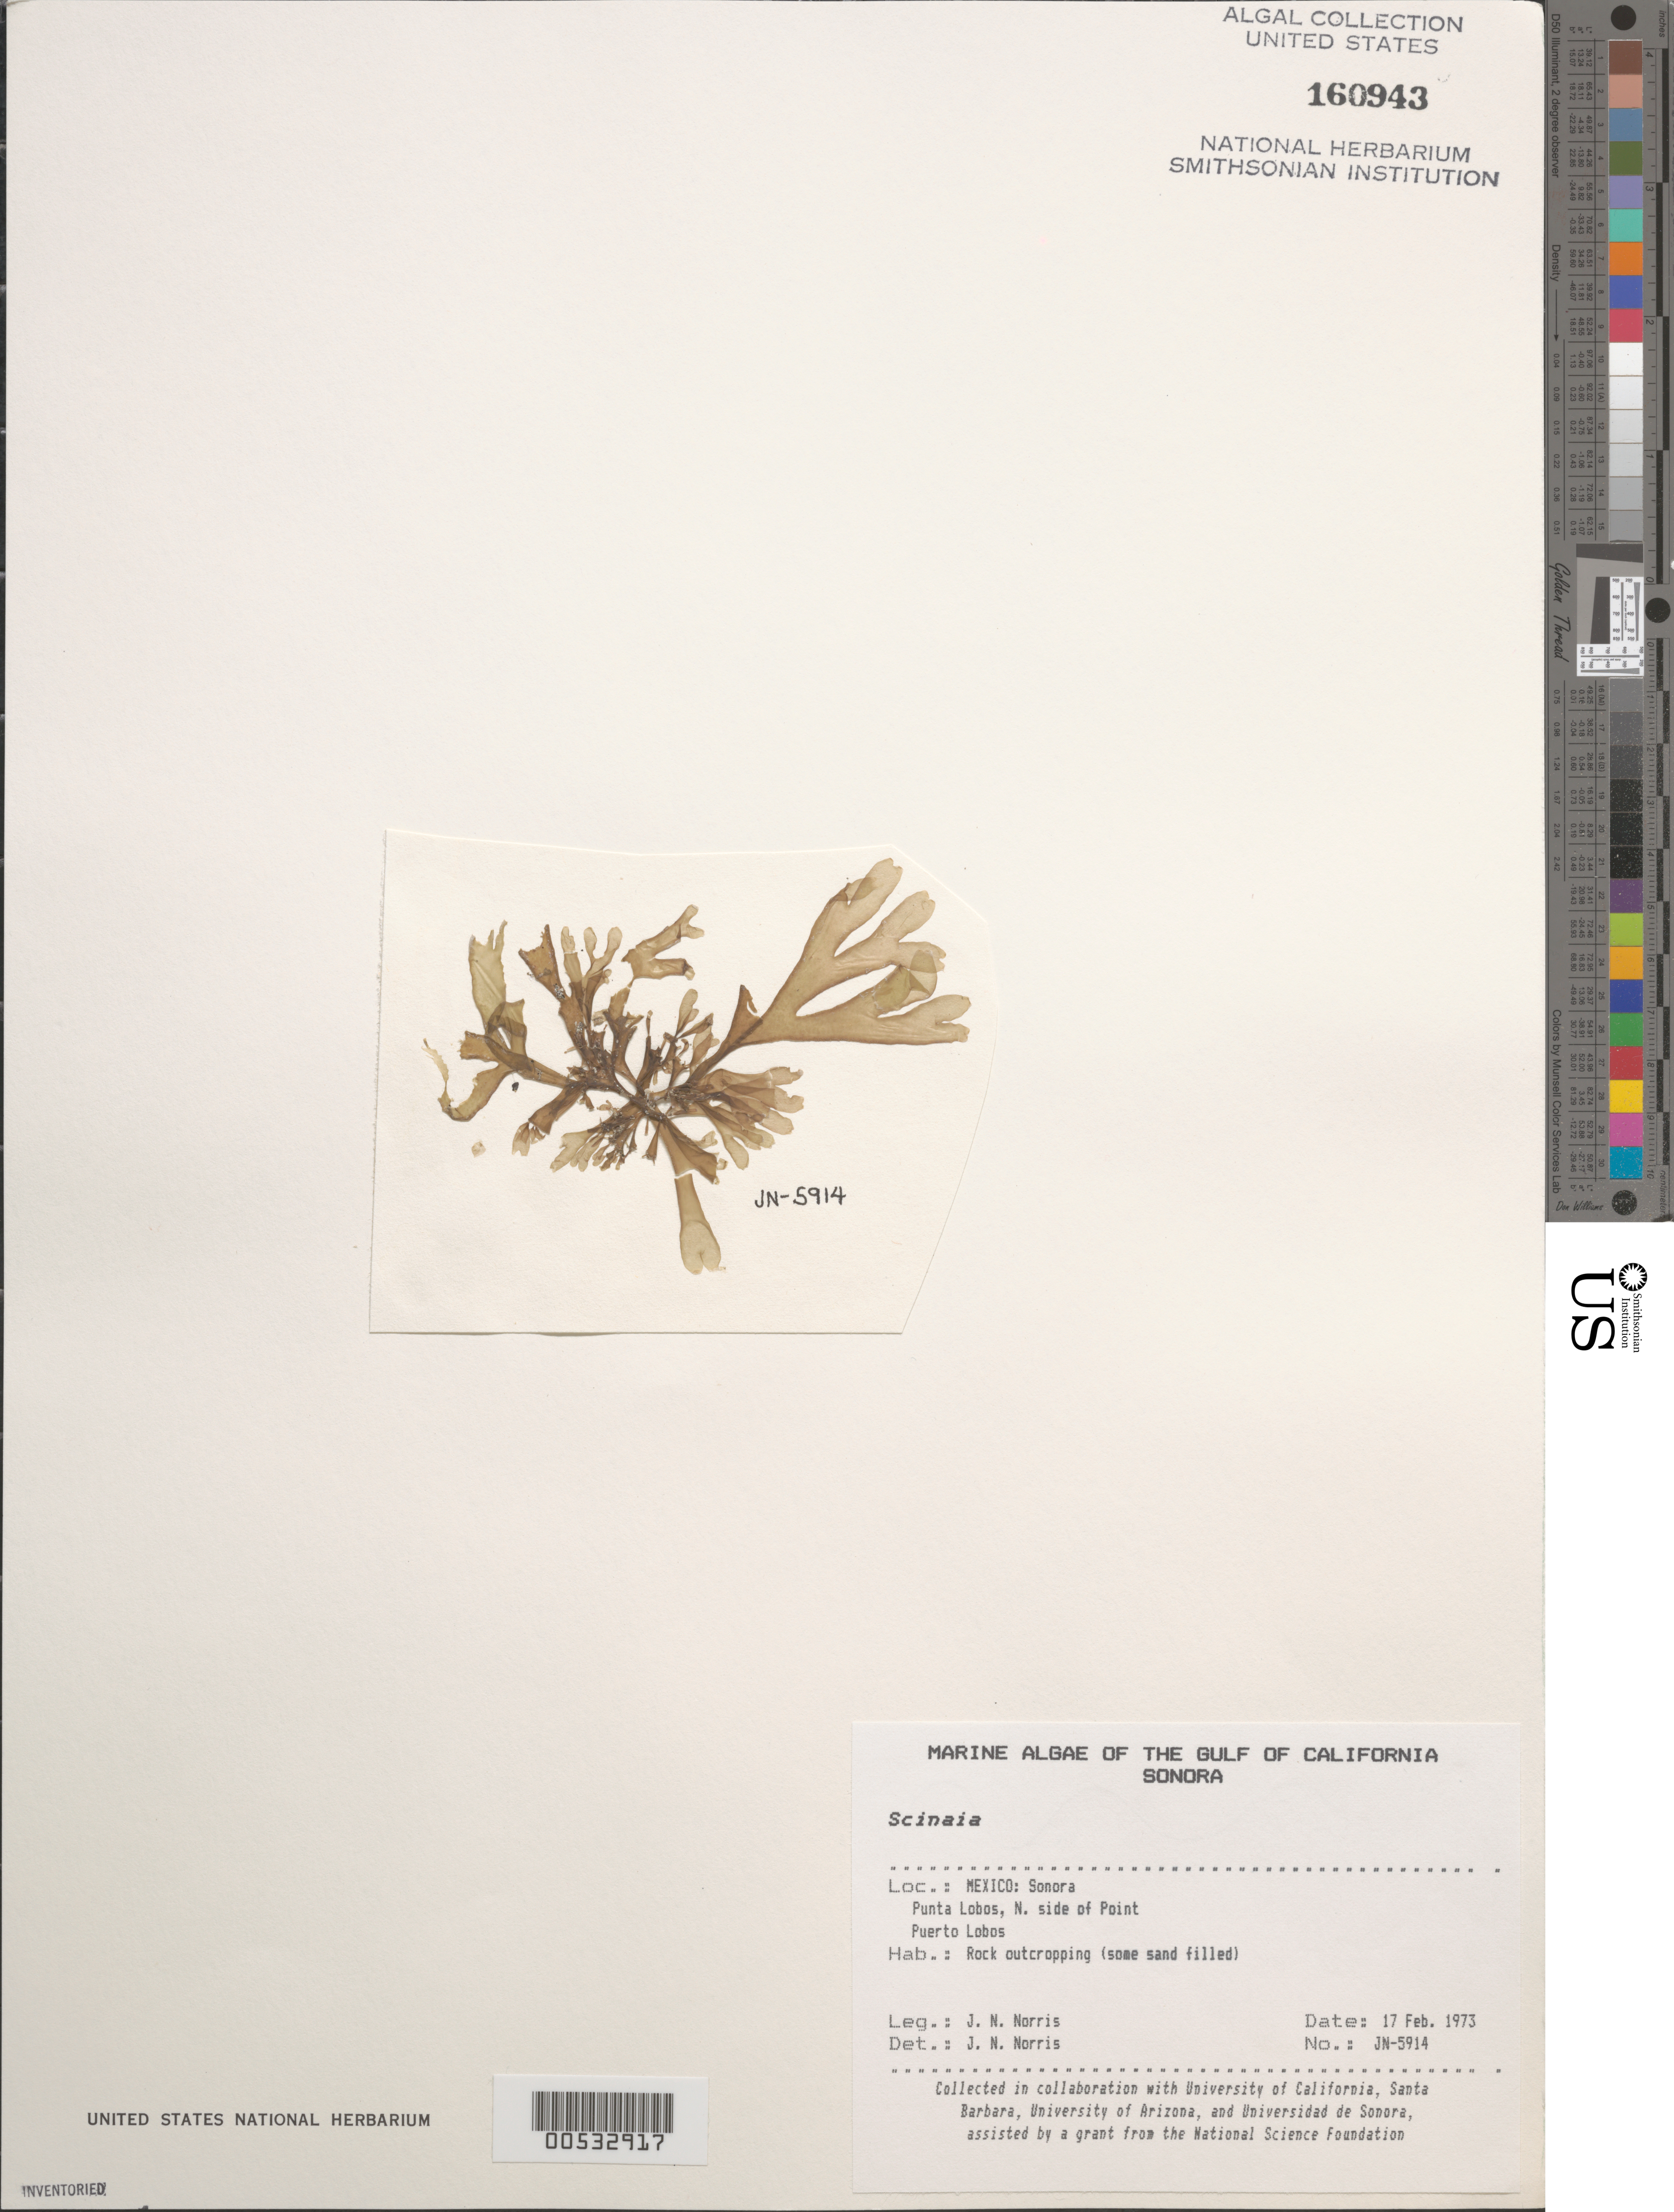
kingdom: Plantae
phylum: Rhodophyta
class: Florideophyceae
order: Nemaliales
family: Scinaiaceae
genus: Scinaia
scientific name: Scinaia sp.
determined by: Norris, James N.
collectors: J. N. Norris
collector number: JN-5914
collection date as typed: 17 Feb 1973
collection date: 1973-02-17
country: Mexico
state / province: Sonora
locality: Punta Lobos, Puerto de Lobos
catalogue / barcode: US 160943